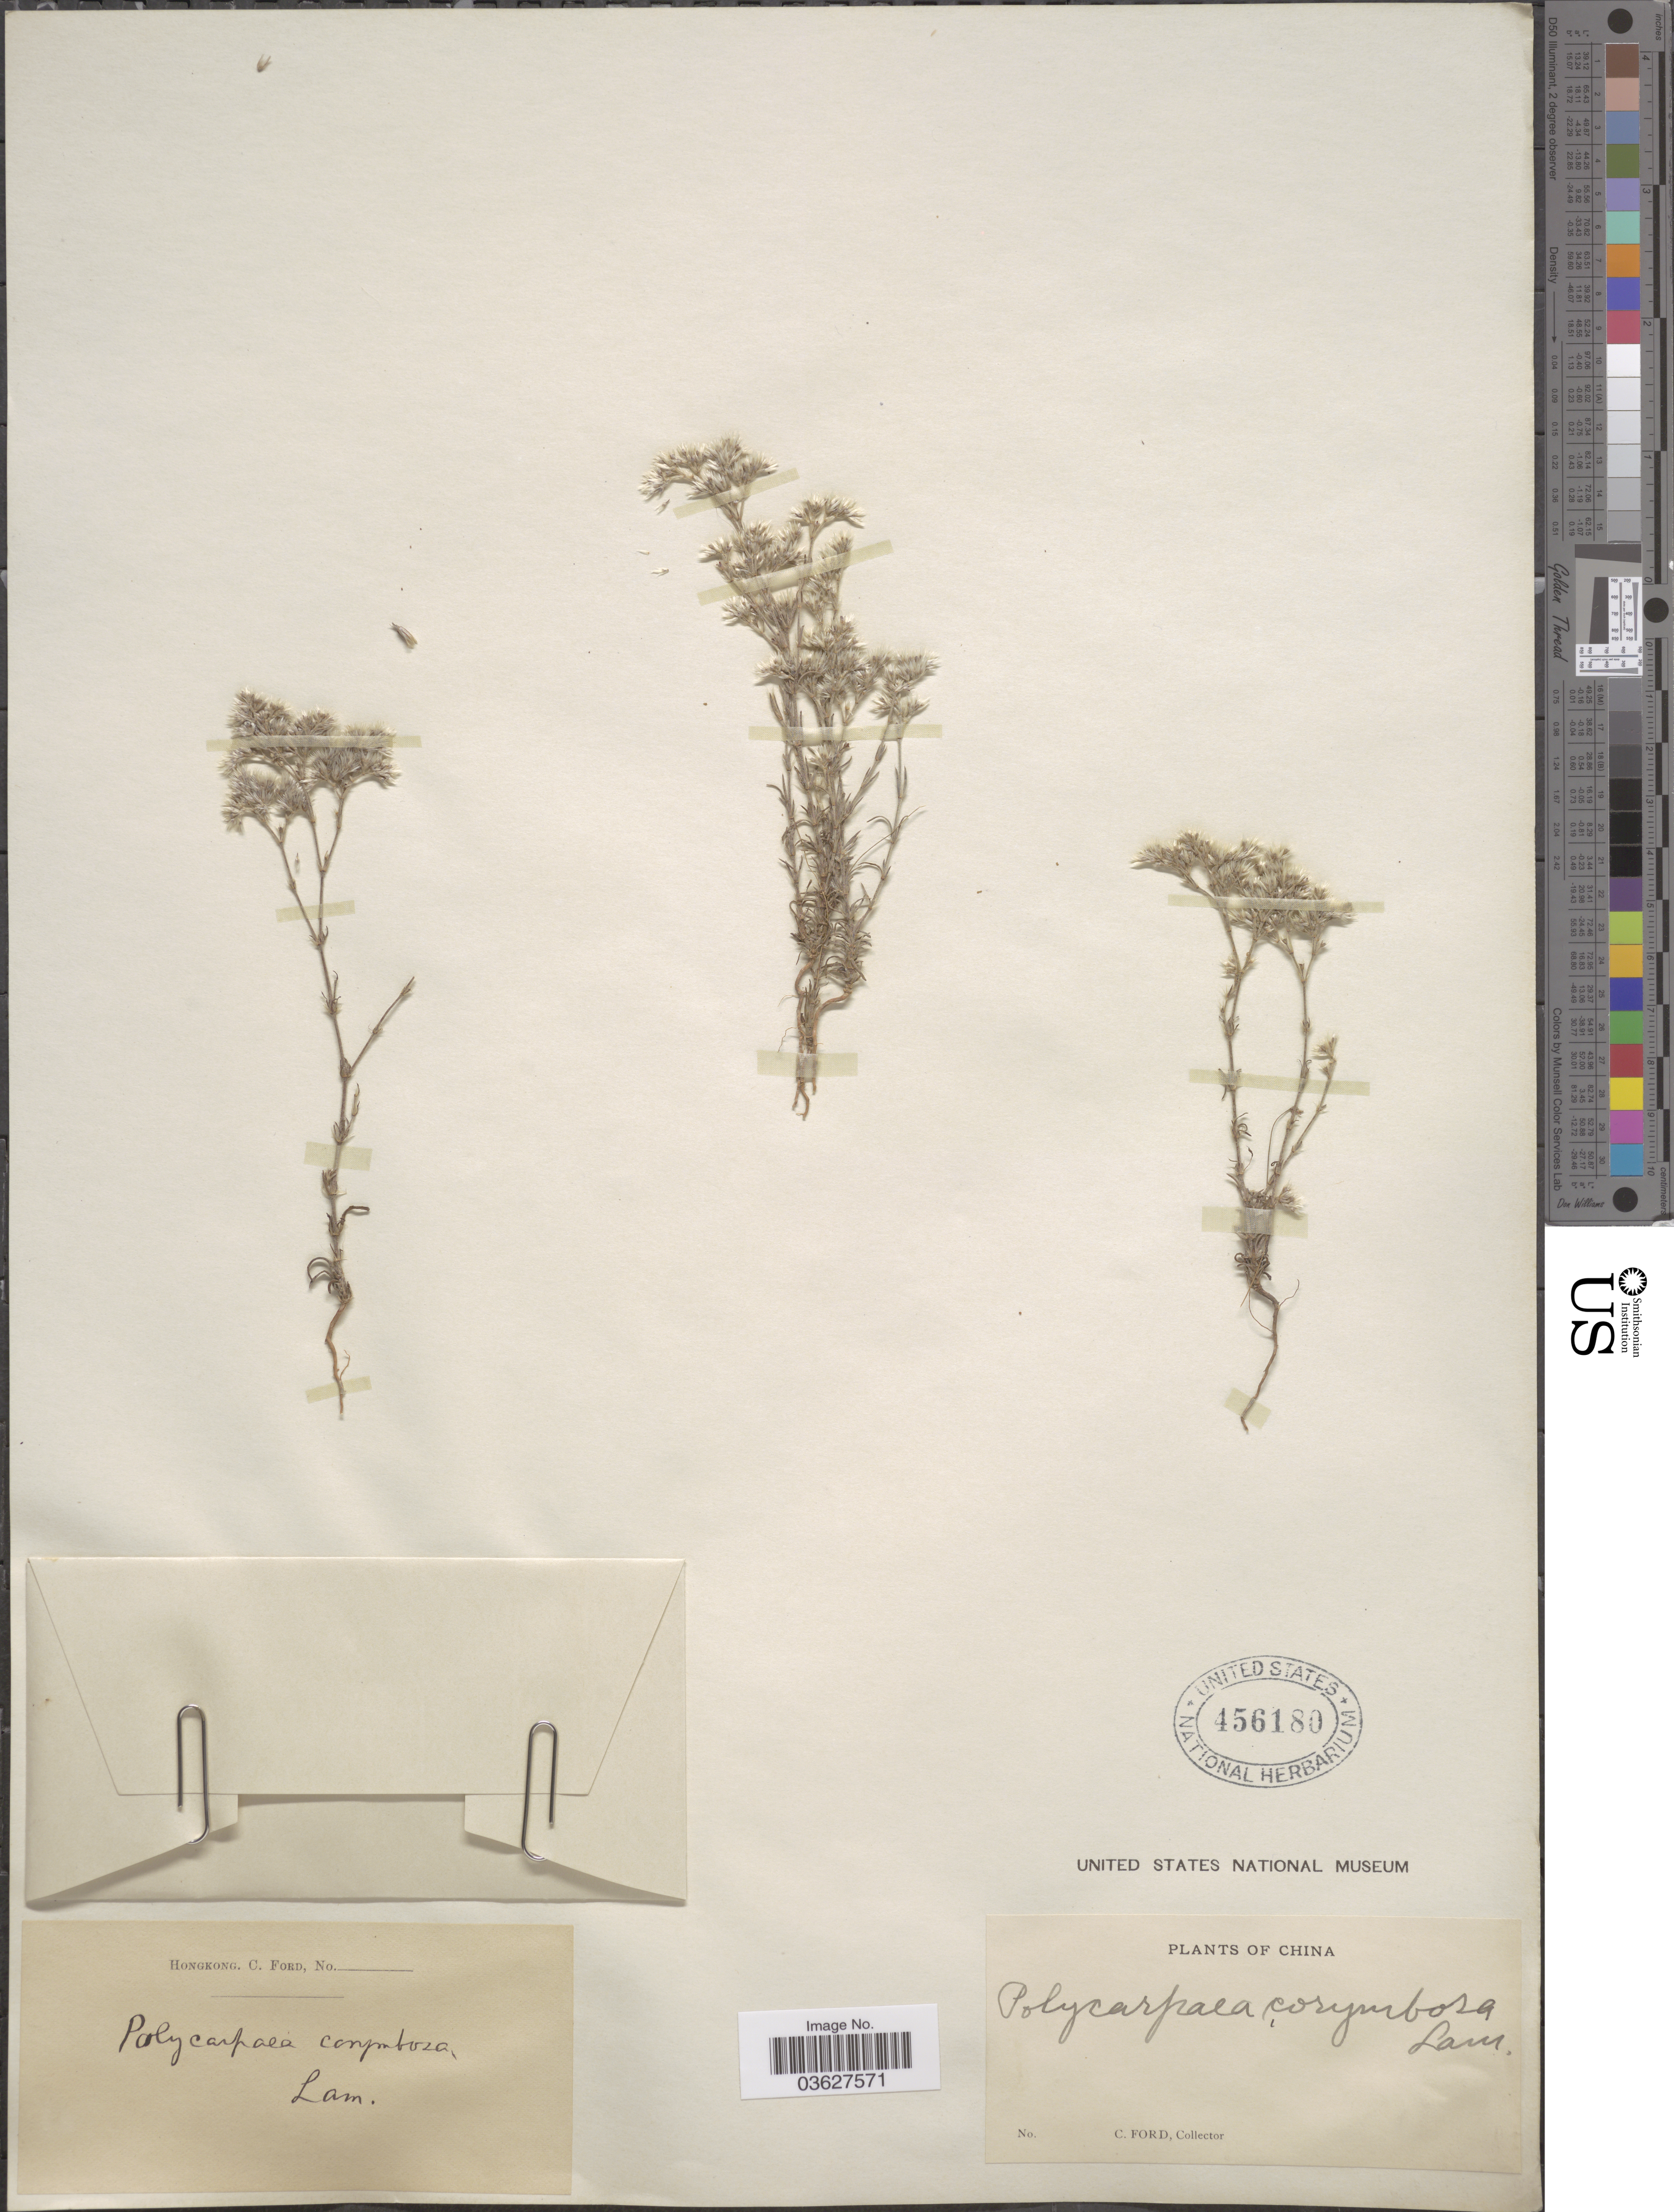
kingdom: Plantae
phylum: Tracheophyta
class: Magnoliopsida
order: Caryophyllales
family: Caryophyllaceae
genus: Polycarpaea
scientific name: Polycarpaea corymbosa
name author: (L.) Lam.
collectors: C. Ford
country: China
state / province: Hong Kong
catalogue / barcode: US 456180